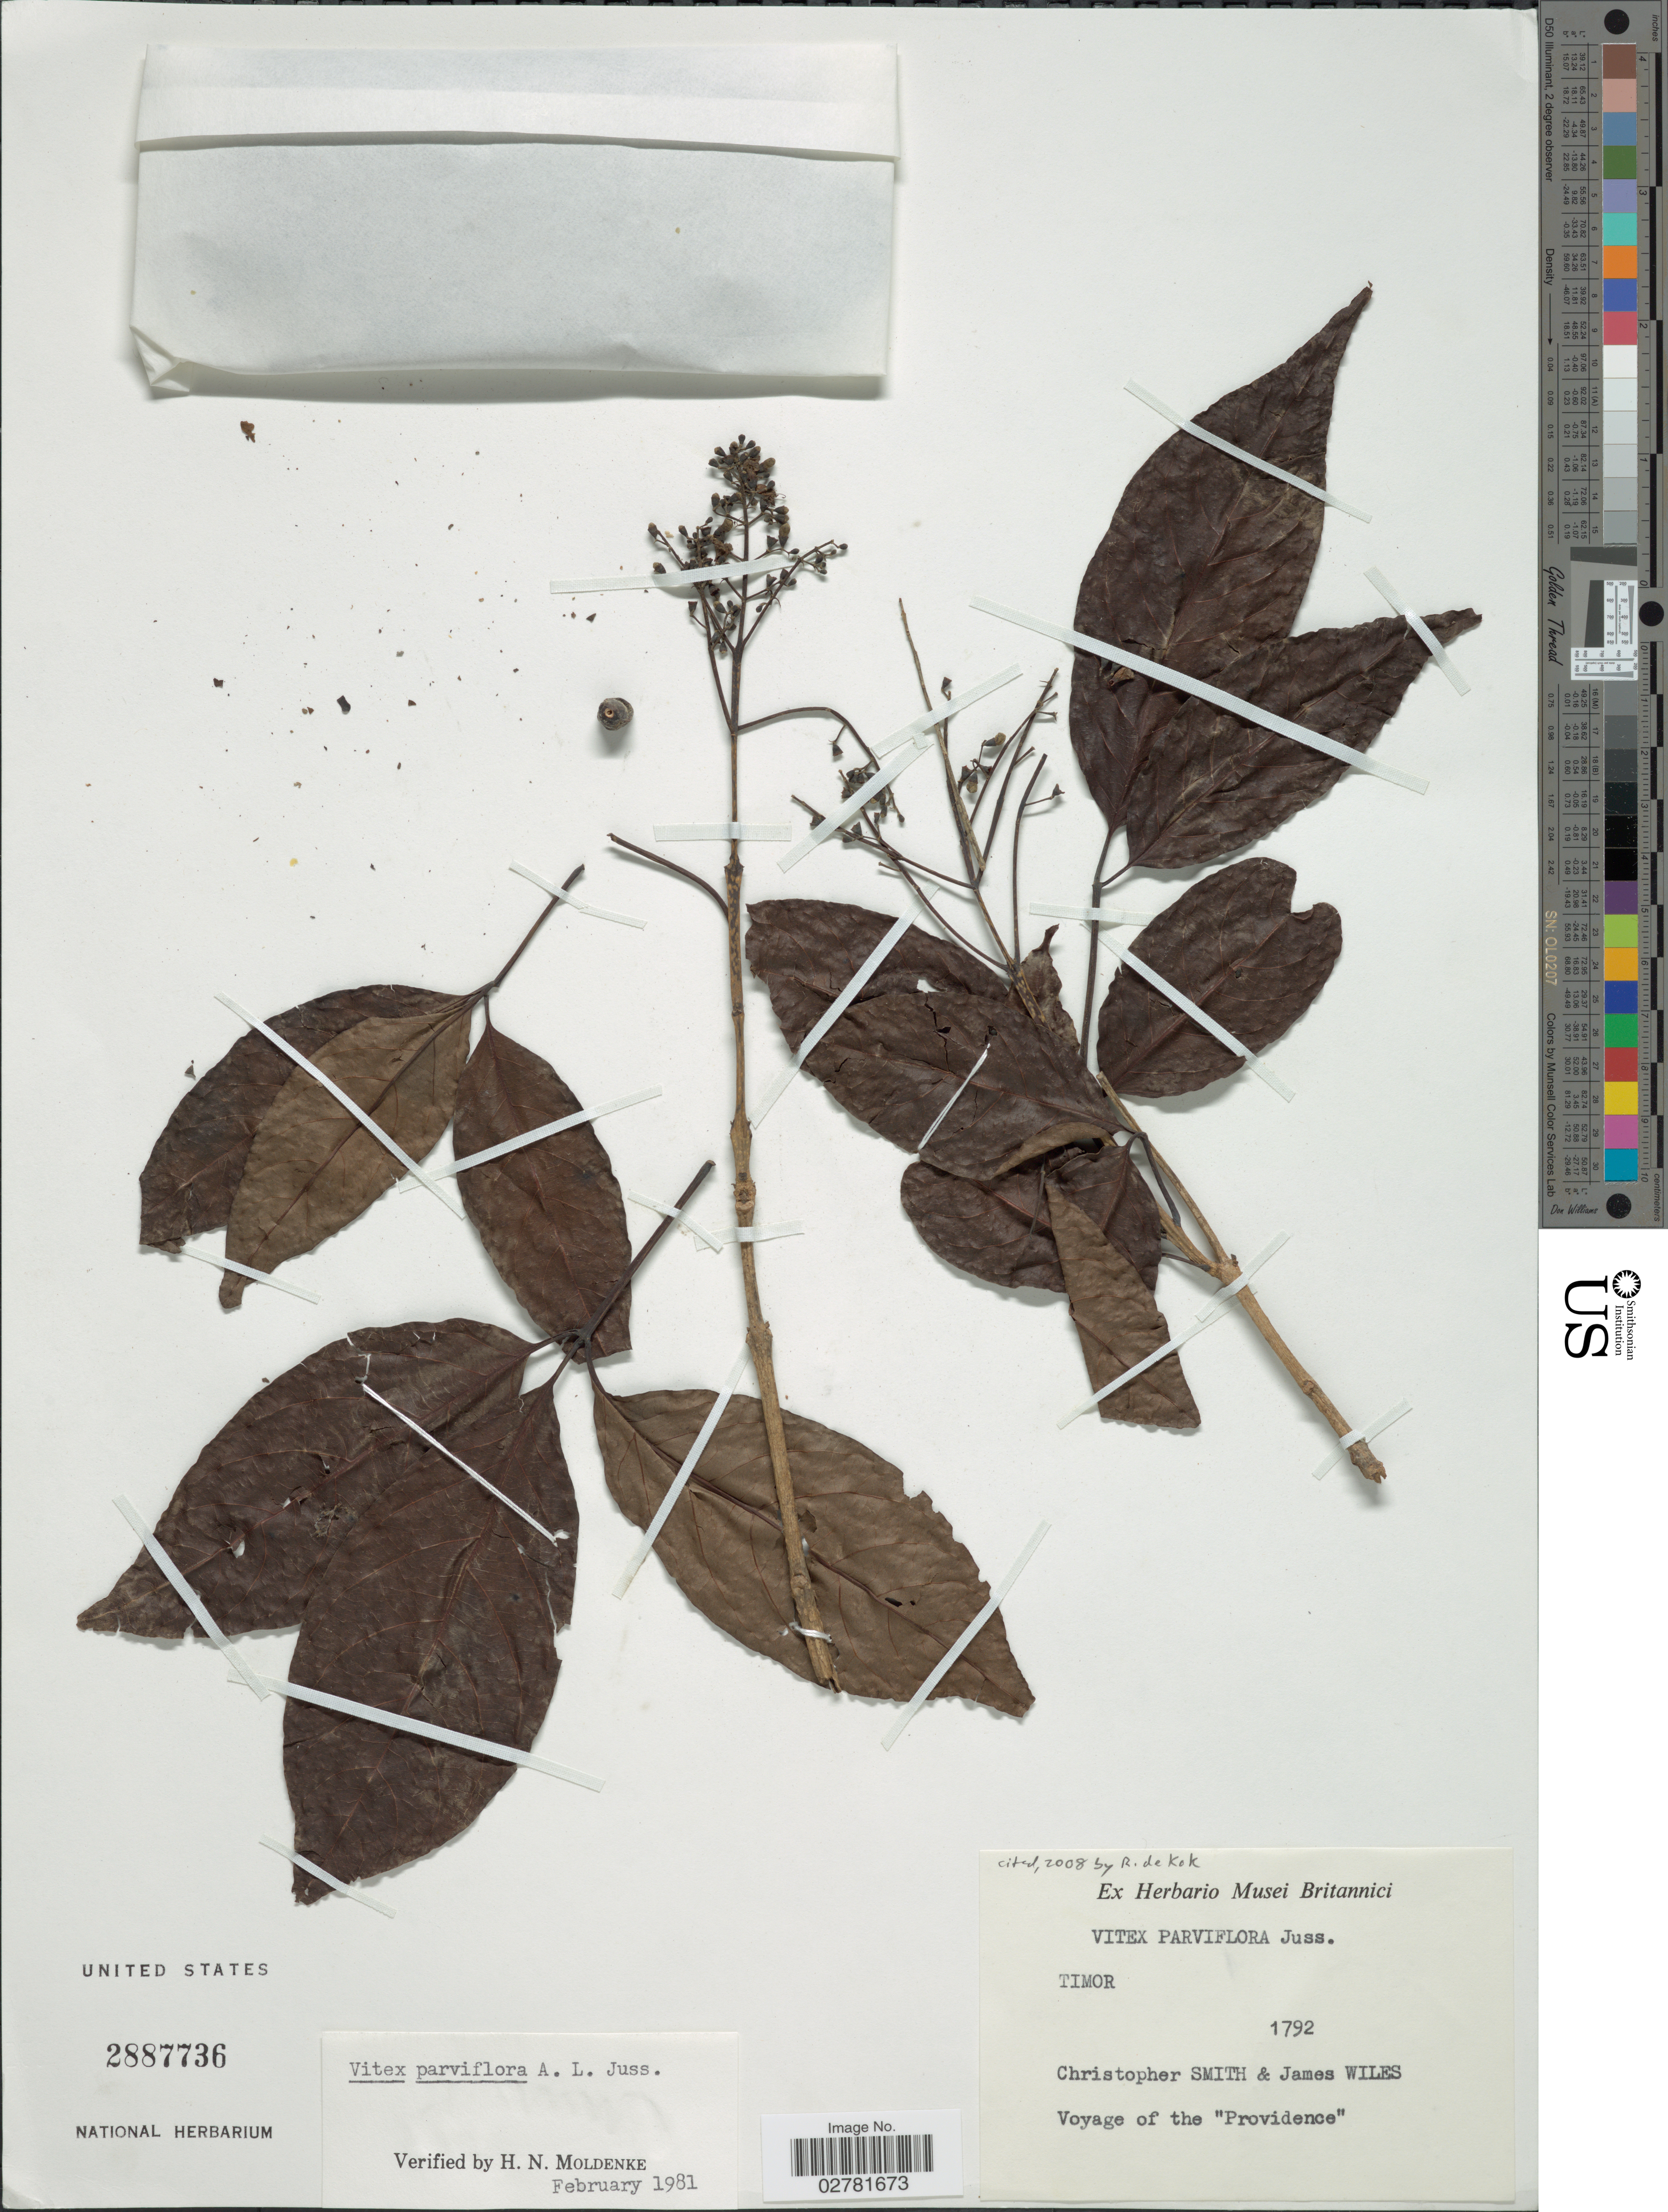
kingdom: Plantae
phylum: Tracheophyta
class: Magnoliopsida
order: Lamiales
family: Lamiaceae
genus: Vitex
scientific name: Vitex parviflora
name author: Juss.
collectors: C. Smith & J. Wiles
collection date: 1792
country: Indonesia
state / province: Nusa Tenggara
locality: Timor. Providence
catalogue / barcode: US 2887736